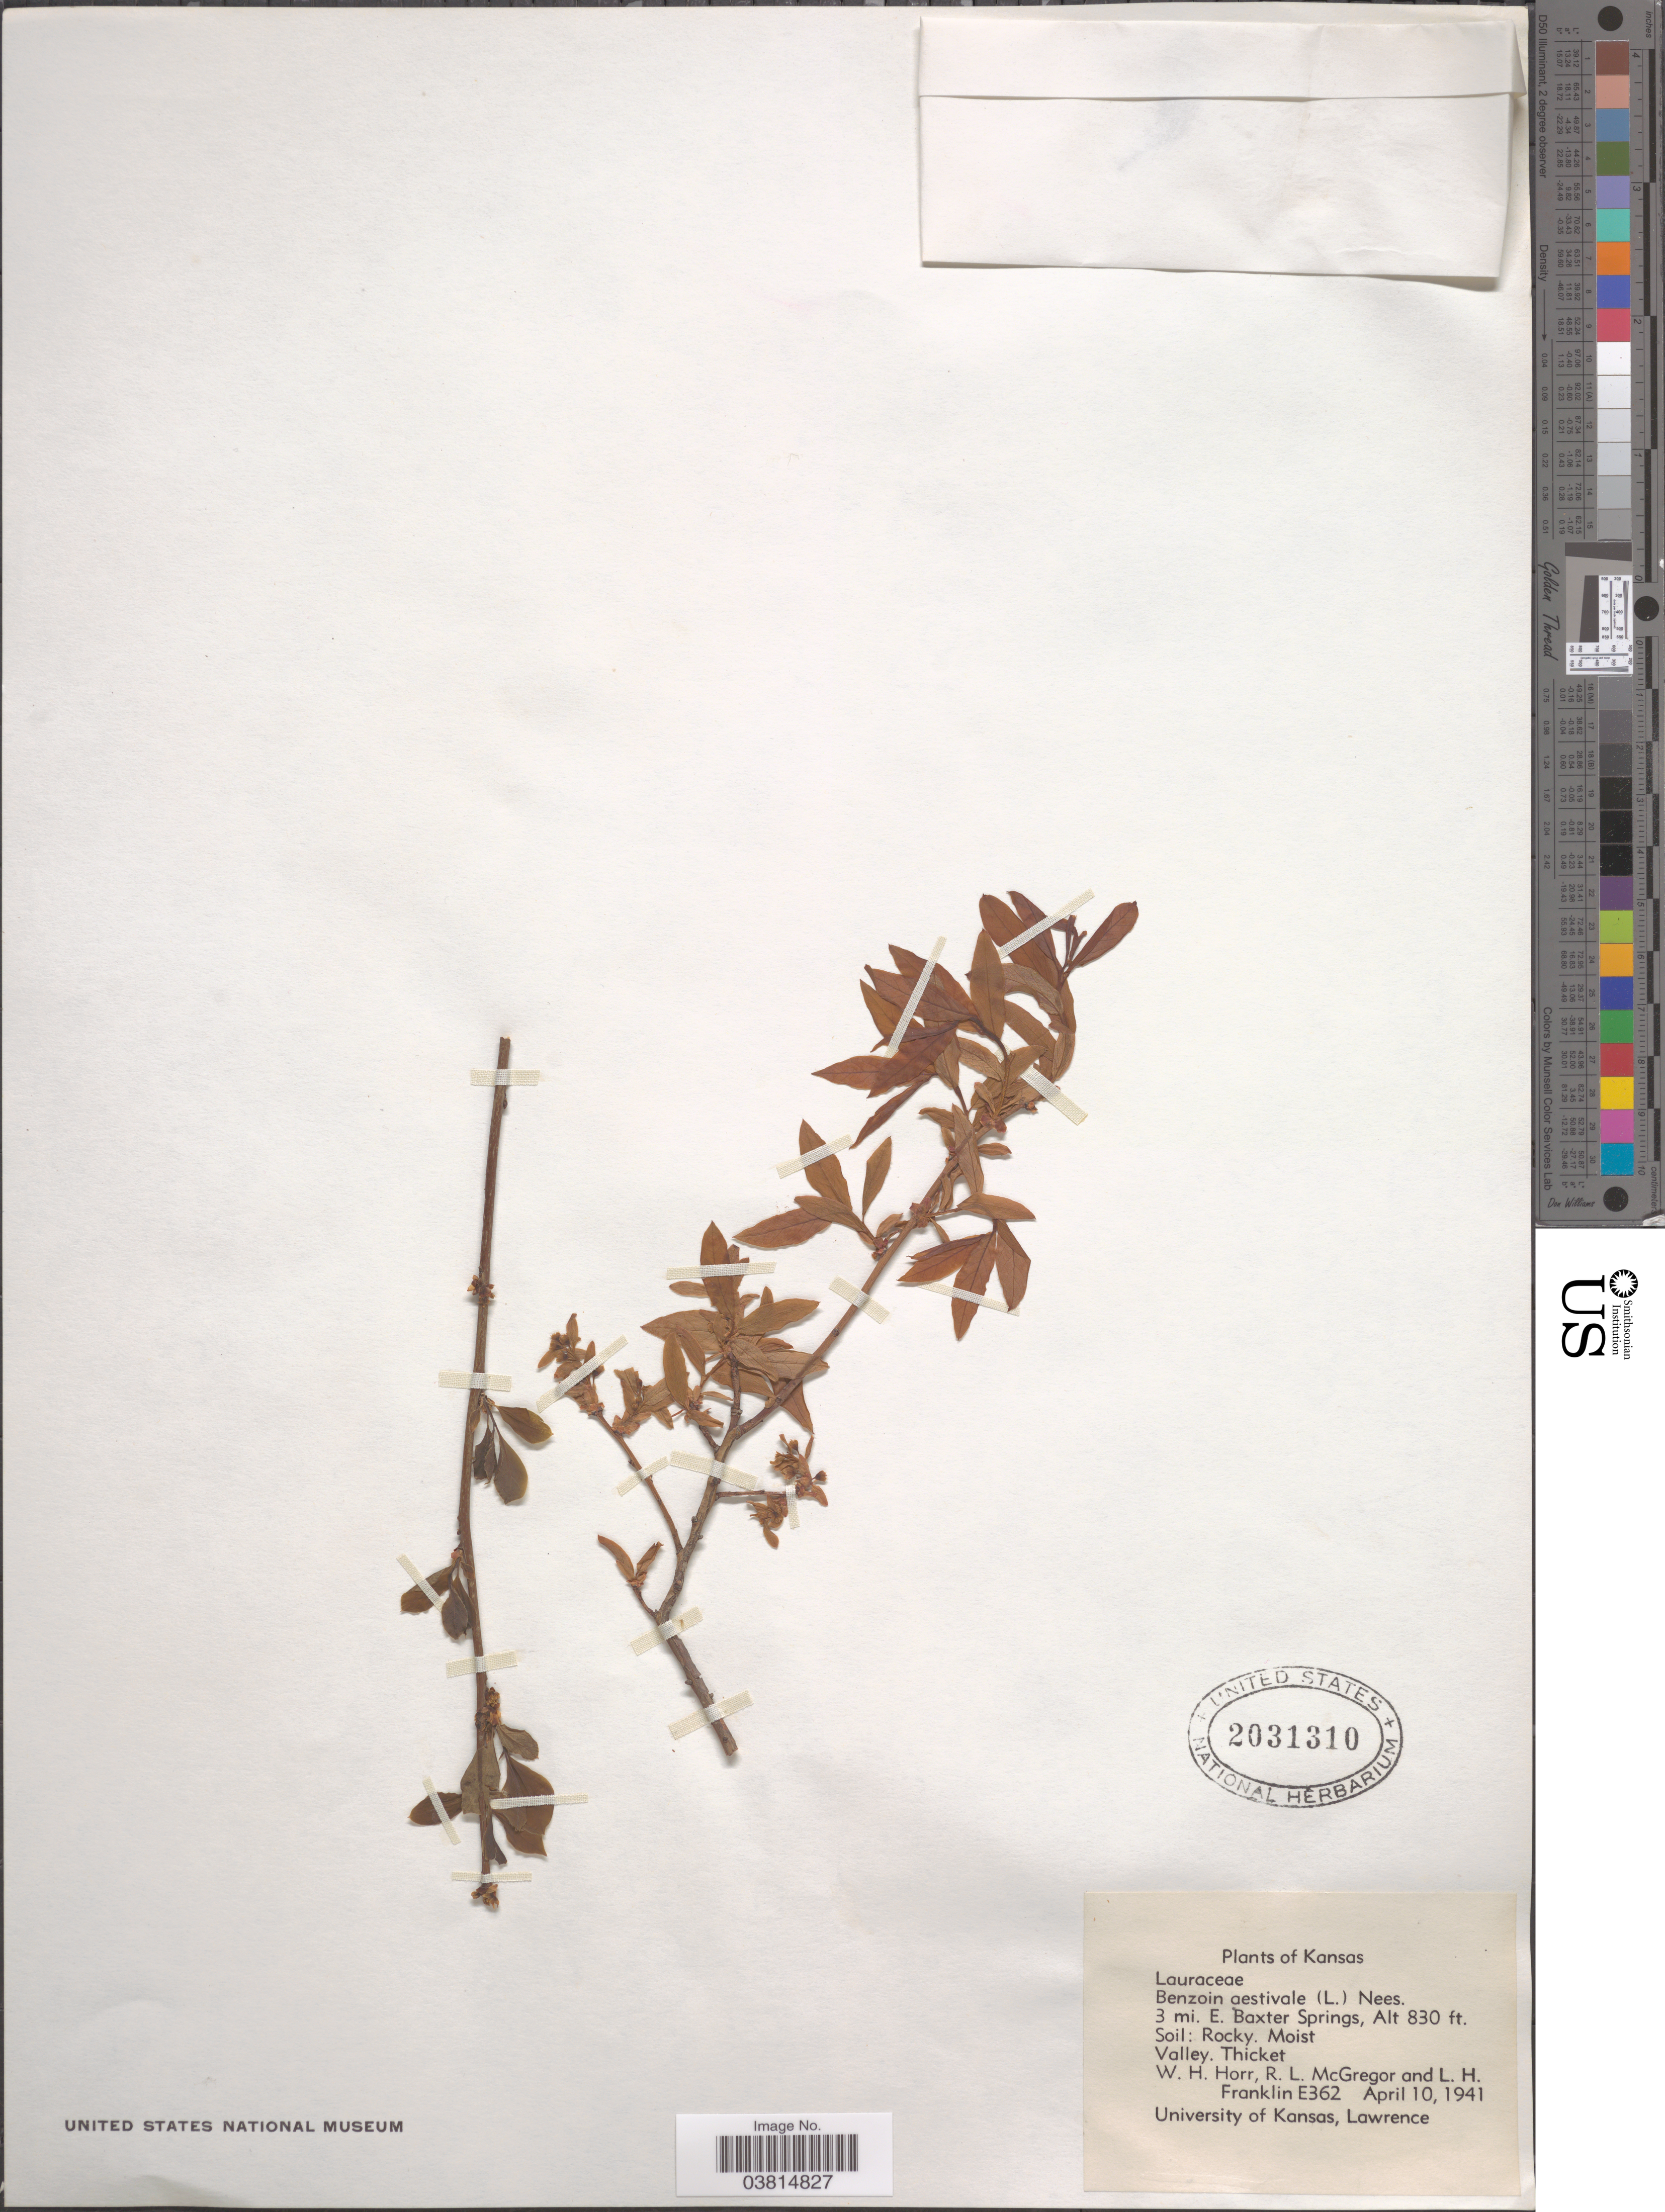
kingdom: Plantae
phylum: Tracheophyta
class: Magnoliopsida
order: Laurales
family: Lauraceae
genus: Lindera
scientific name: Lindera benzoin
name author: (L.) Blume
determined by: Strong, Mark T., (BOT), Smithsonian Institution - National Museum of Natural History (UNITED STATES)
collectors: W. H. Horr, R. McGregor & L. H. Franklin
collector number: E362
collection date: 1941-04-10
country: United States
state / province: Kansas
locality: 3 mi. E. Baxter Springs.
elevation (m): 253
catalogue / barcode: US 2031310